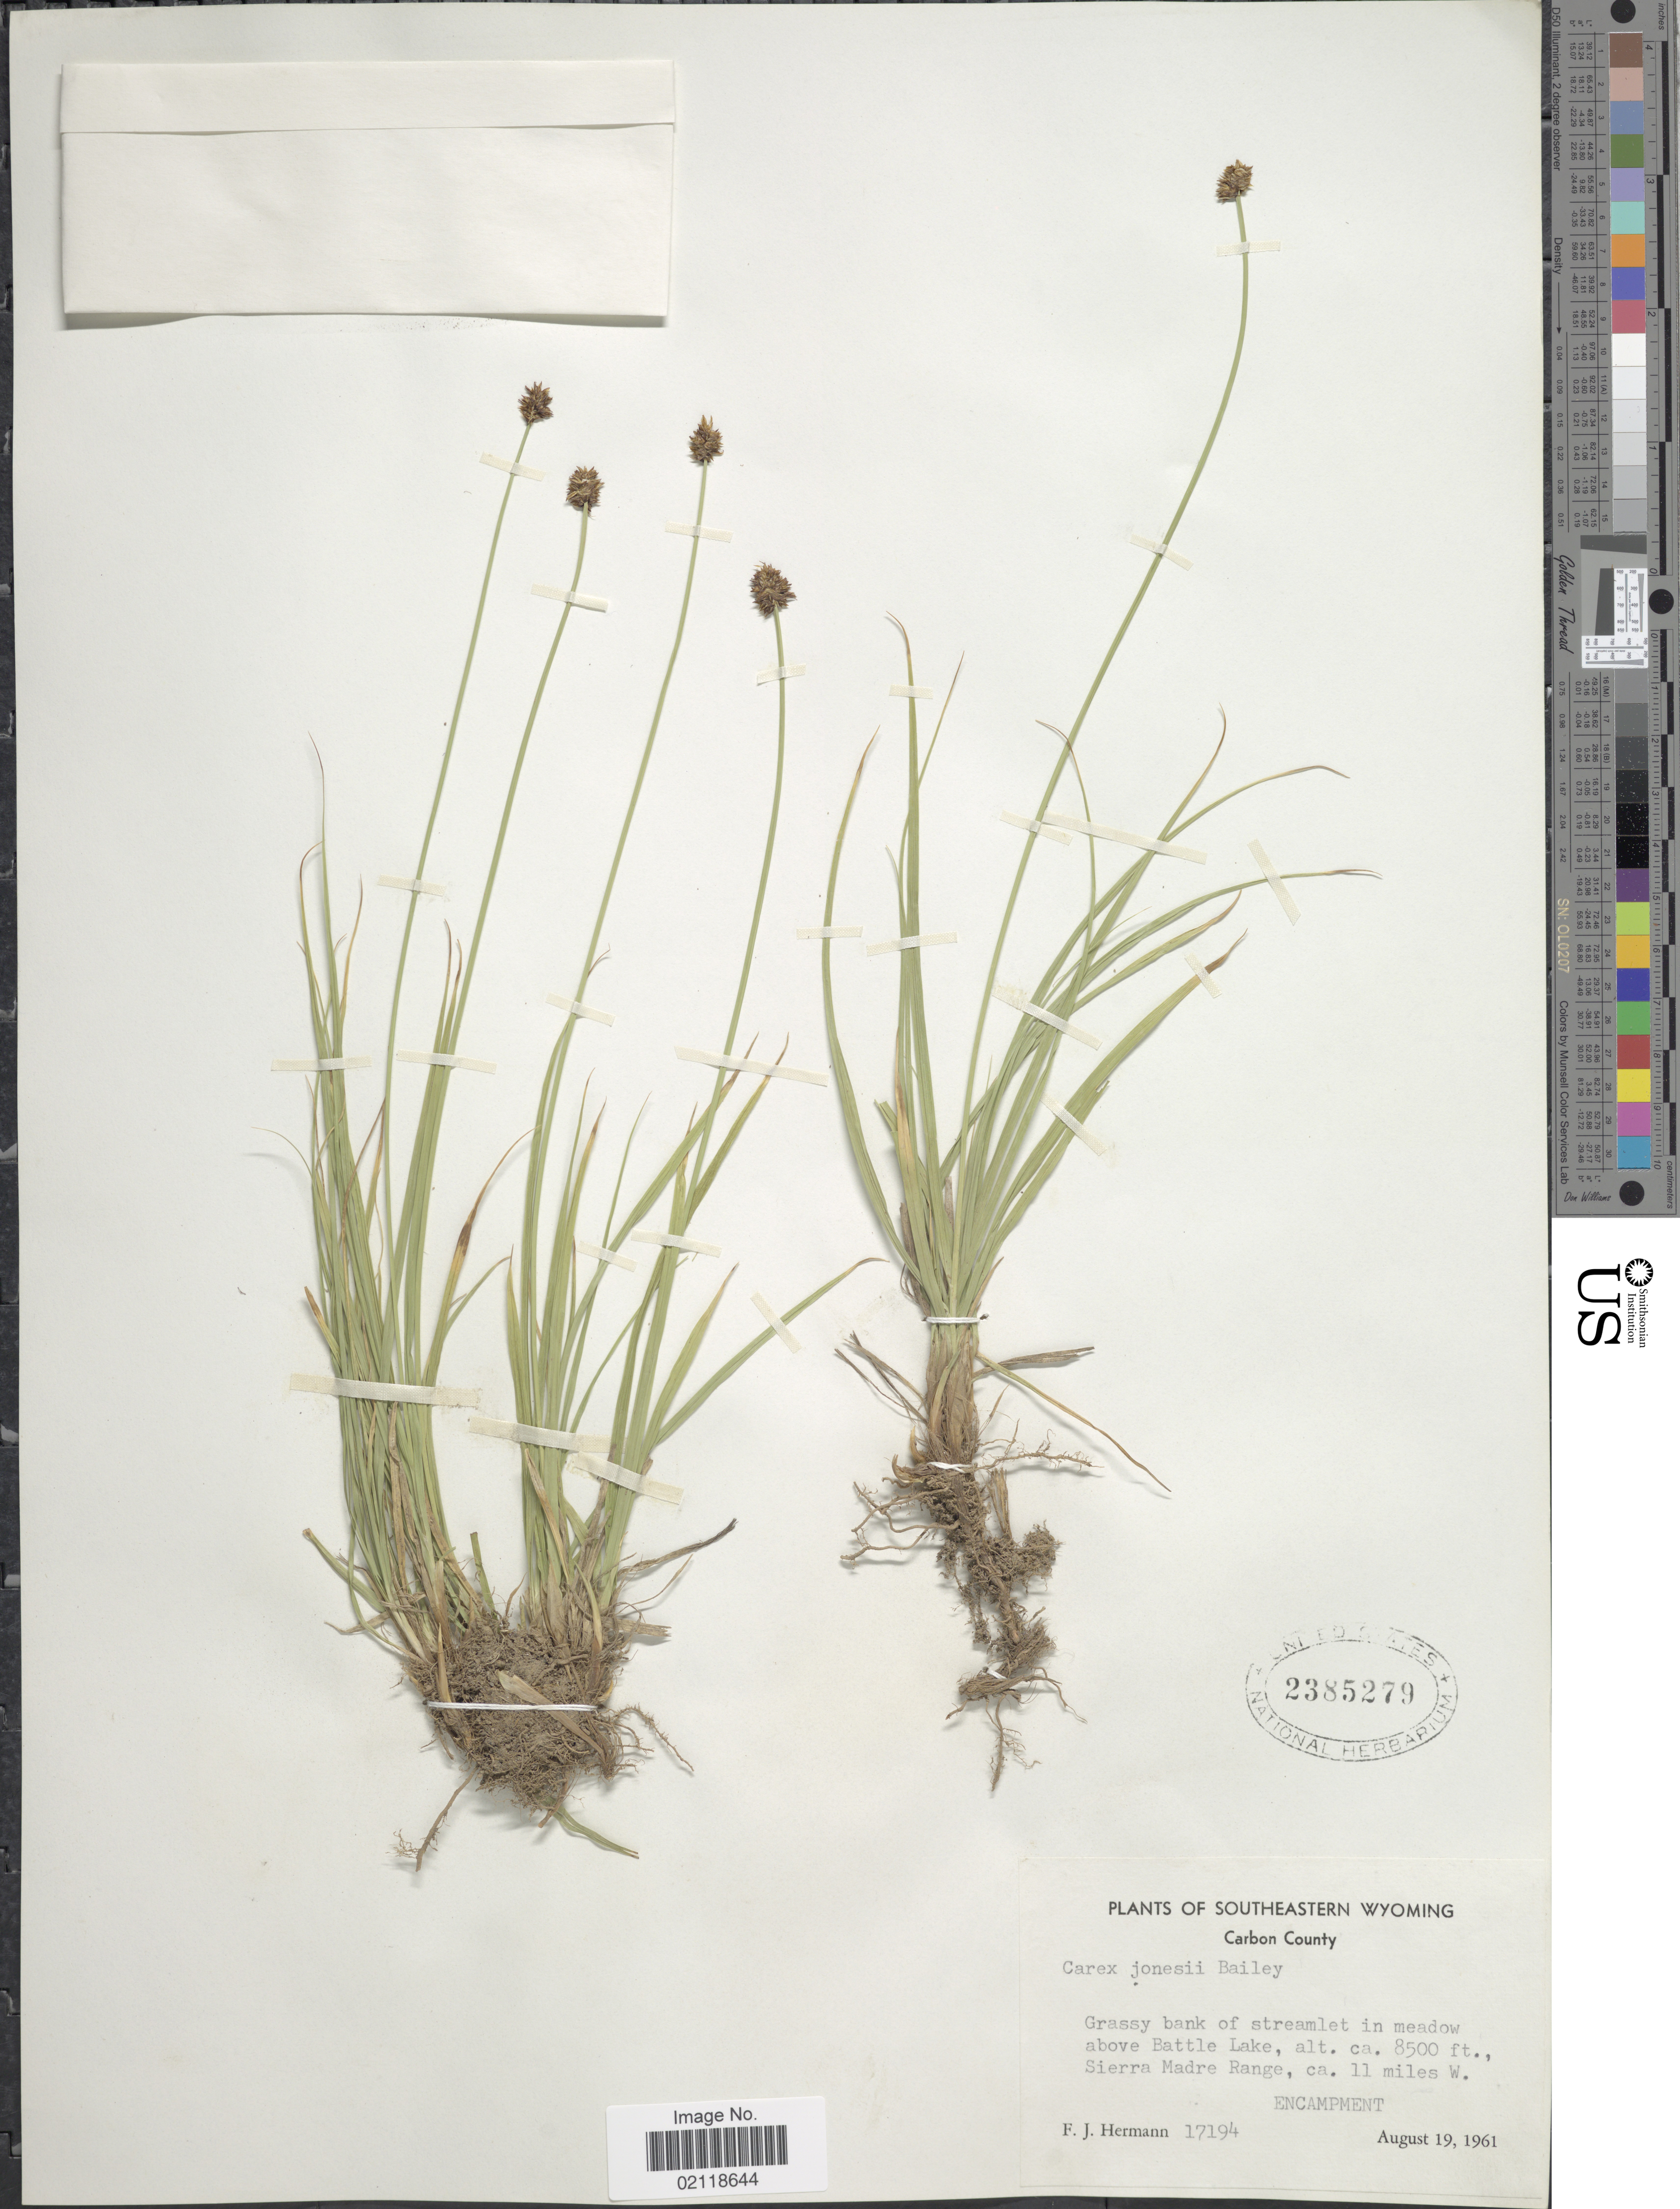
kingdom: Plantae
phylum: Tracheophyta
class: Liliopsida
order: Poales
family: Cyperaceae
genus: Carex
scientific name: Carex jonesii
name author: L.H. Bailey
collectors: F. J. Hermann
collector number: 17194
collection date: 1961-08-19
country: United States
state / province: Wyoming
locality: Southeastern Wyoming, Carbon County, grassy bank of streamlet in meadow above Battle Lake, Sierra Madre Range, Encampment.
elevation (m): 2591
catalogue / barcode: US 2385279